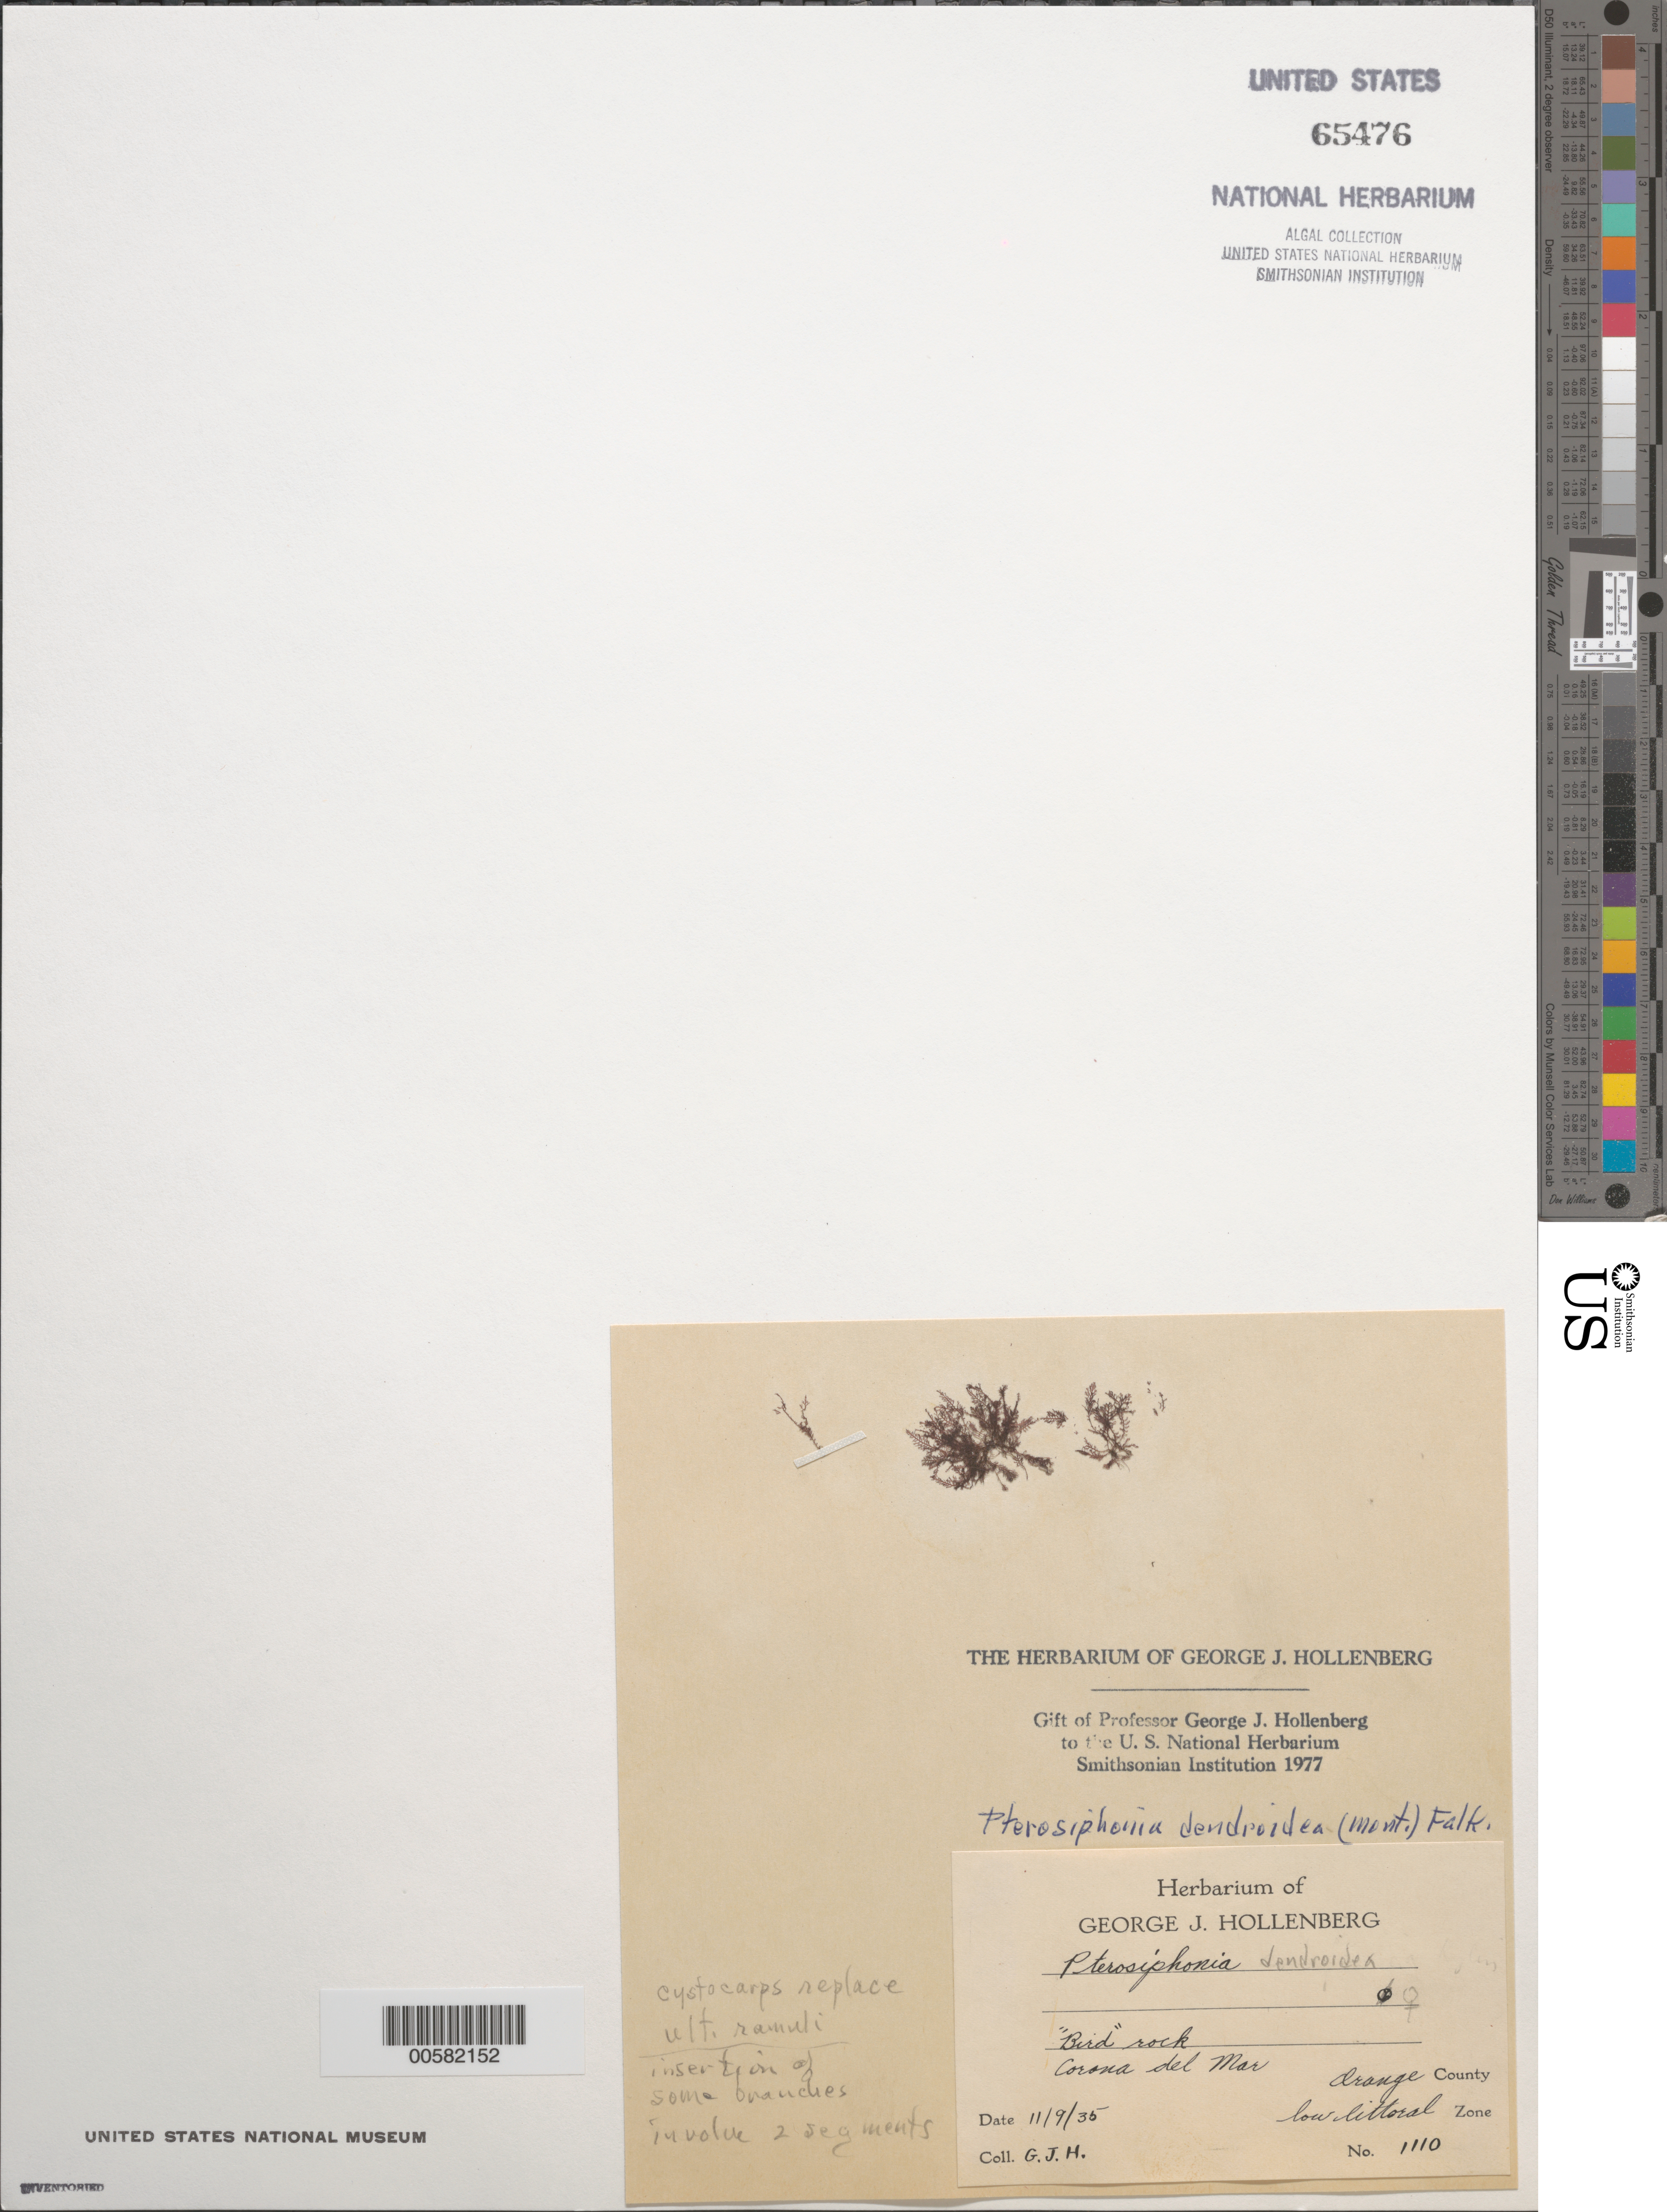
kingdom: Plantae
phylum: Rhodophyta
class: Florideophyceae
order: Ceramiales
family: Rhodomelaceae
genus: Symphyocladiella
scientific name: Symphyocladiella dendroidea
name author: (Montagne) Bustamante et al.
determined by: Algae name updating Project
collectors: G. Hollenberg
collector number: GJH 1110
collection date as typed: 09 Nov 1935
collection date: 1935-11-09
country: United States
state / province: California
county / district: Orange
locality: Bird Rock, Corona del Mar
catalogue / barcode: US 65476